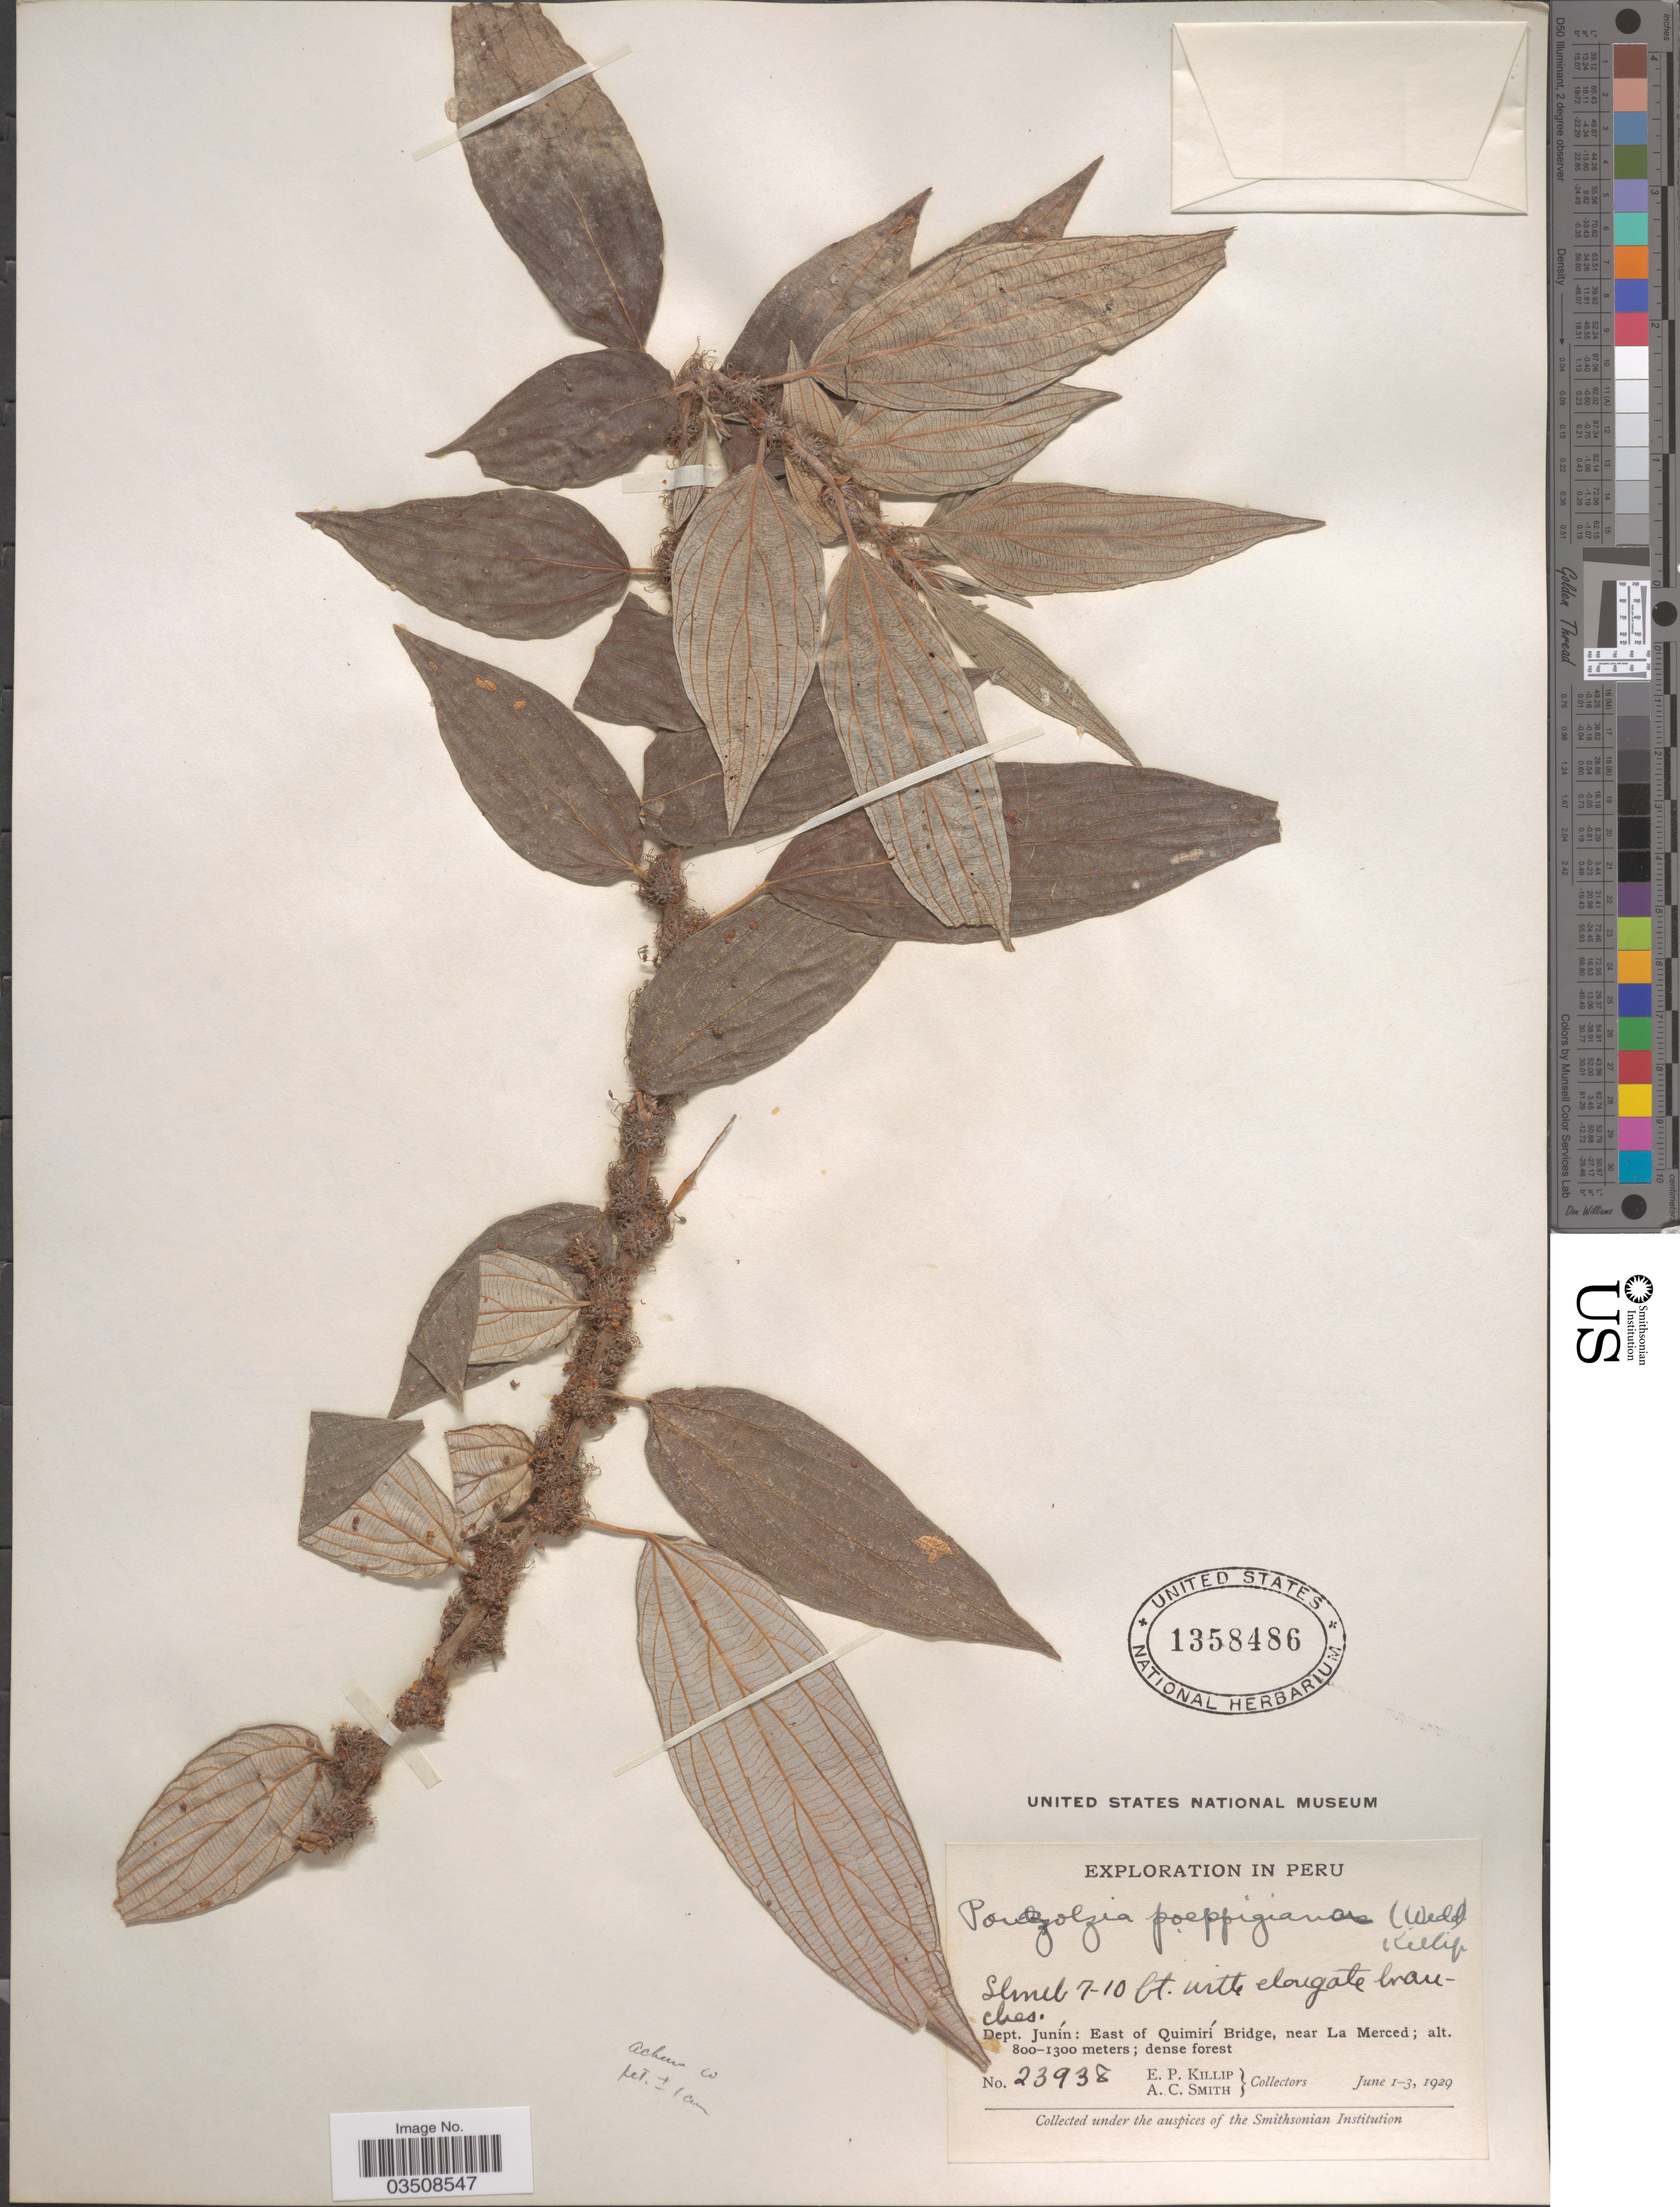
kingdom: Plantae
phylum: Tracheophyta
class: Magnoliopsida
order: Rosales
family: Urticaceae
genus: Pouzolzia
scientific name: Pouzolzia poeppigiana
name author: (Wedd.) Killip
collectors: E. P. Killip & A. C. Smith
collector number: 23938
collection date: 1929-06-01/1929-06-03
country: Peru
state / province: Junín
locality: Dept. Junín: East of Quimirí Bridge, near La Merced.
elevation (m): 800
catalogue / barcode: US 1358486